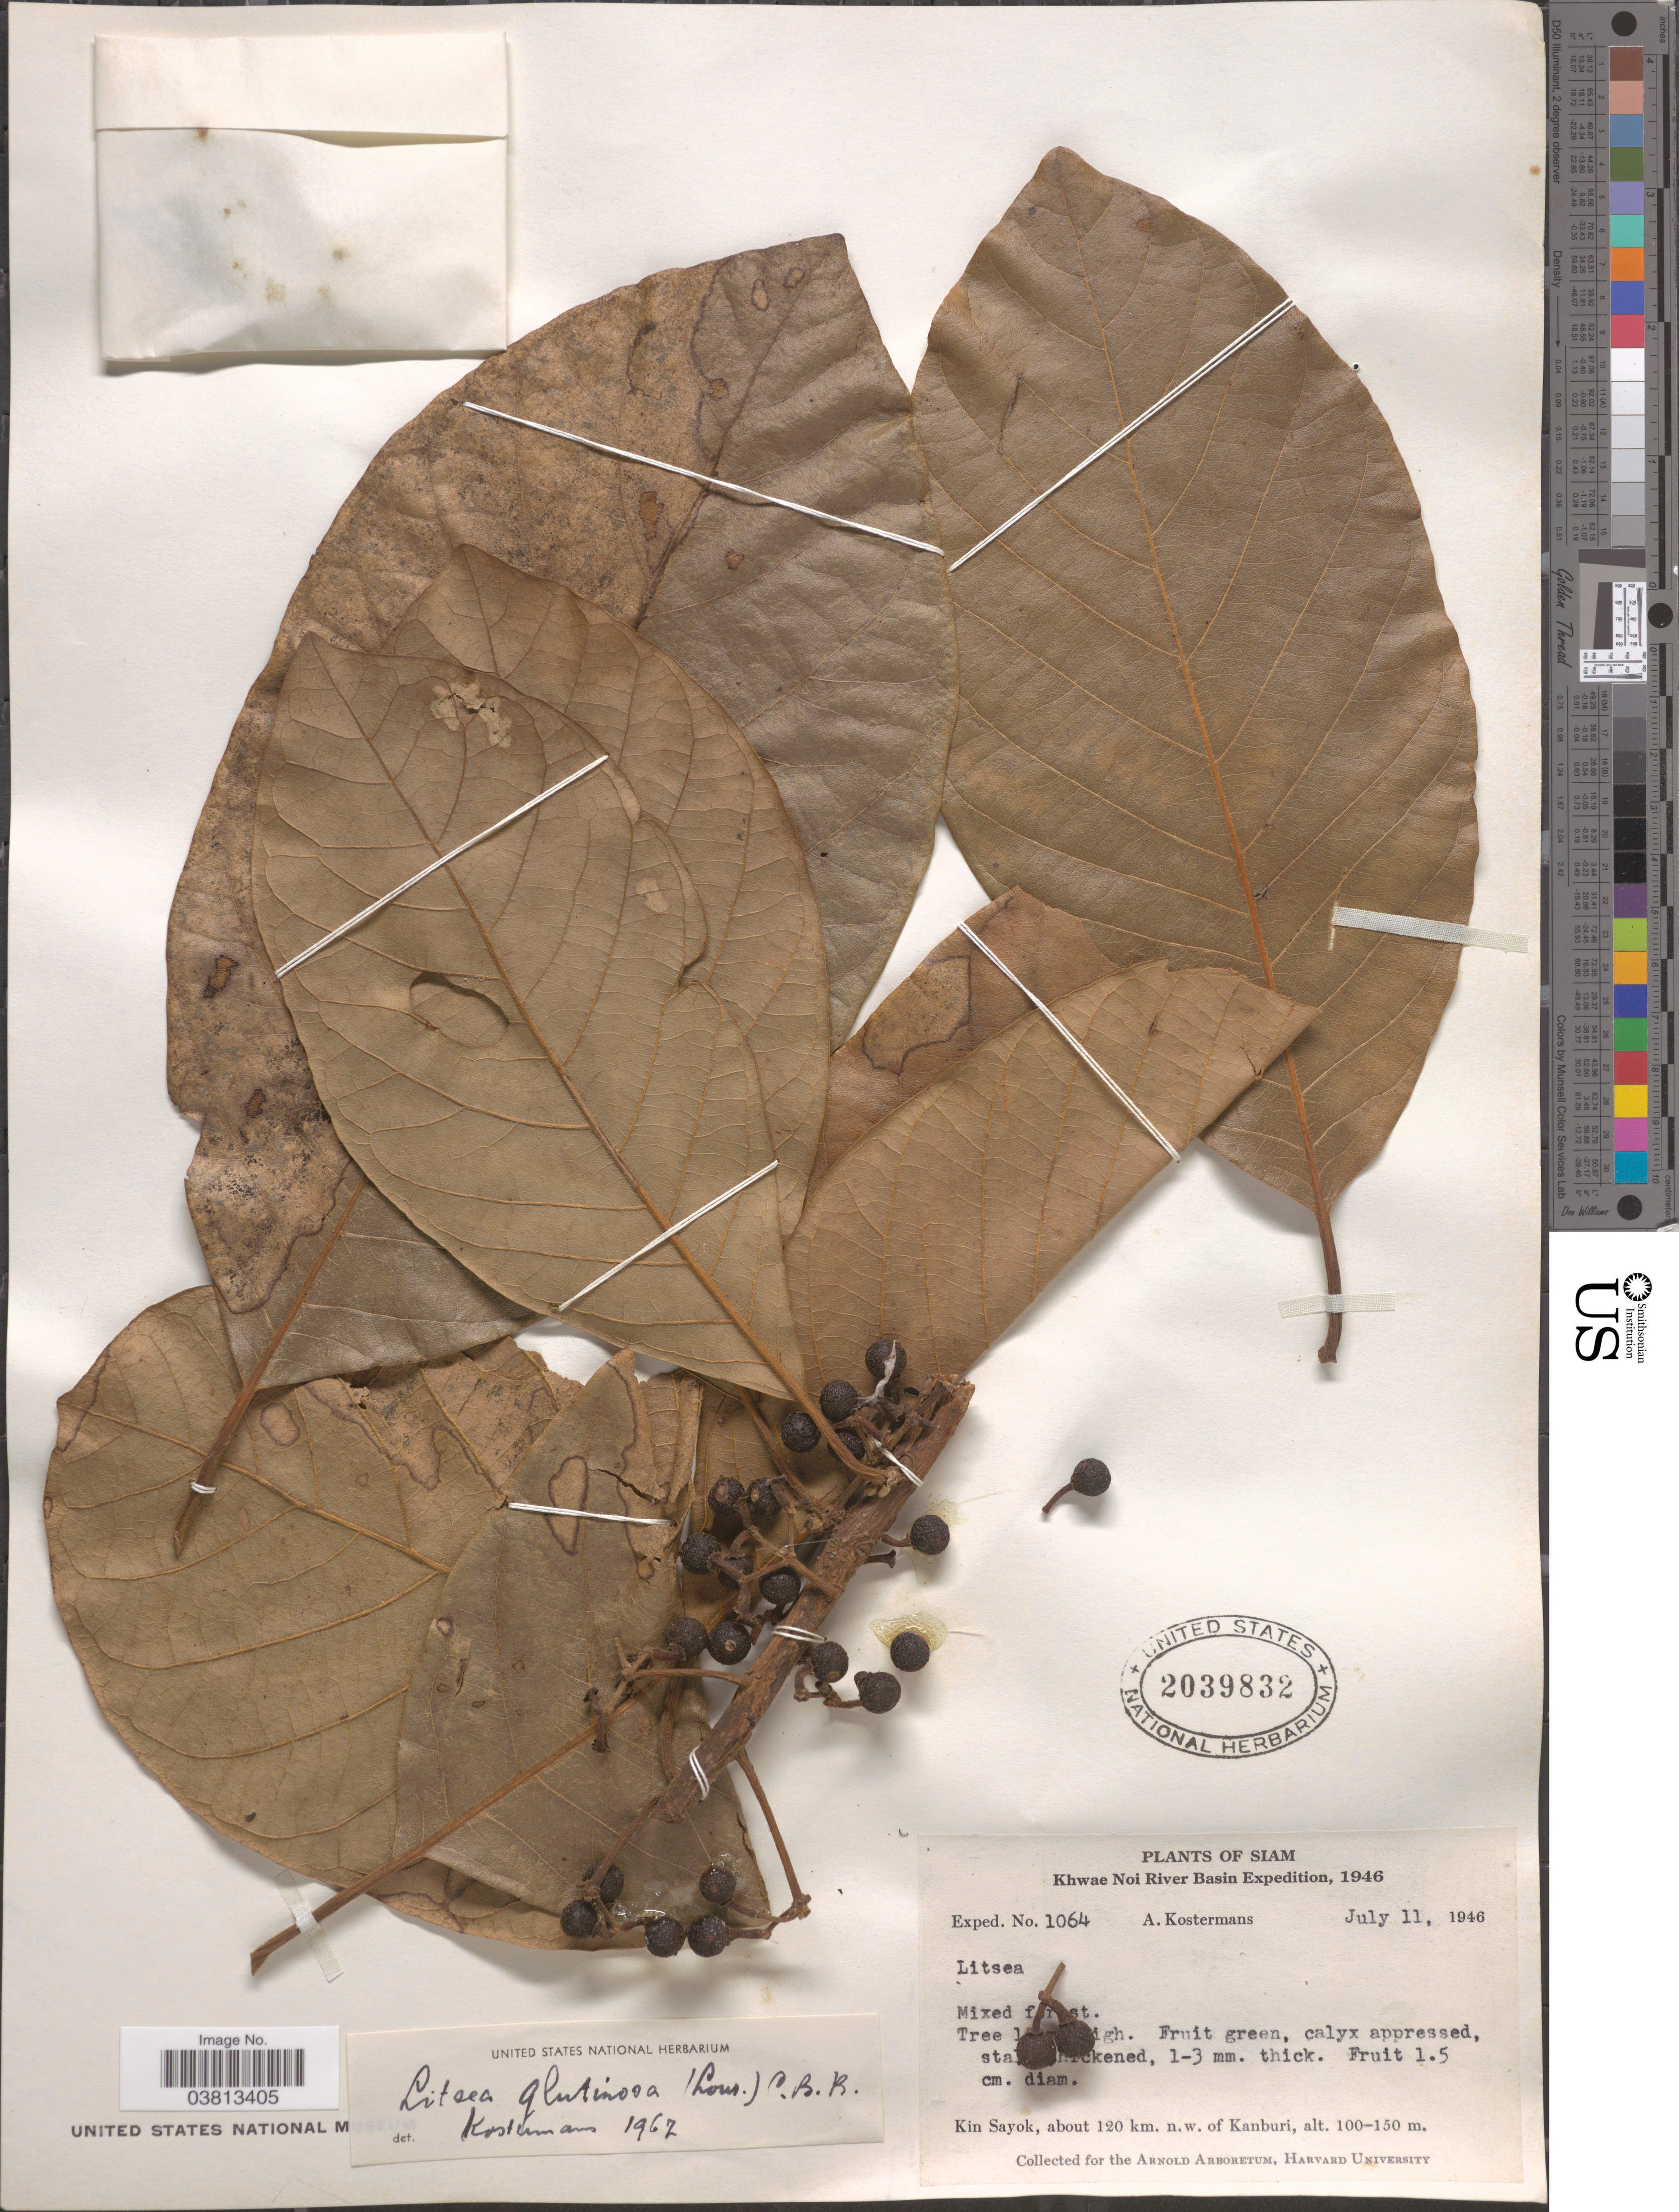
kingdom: Plantae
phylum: Tracheophyta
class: Magnoliopsida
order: Laurales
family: Lauraceae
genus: Litsea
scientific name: Litsea glutinosa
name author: (Lour.) C.B. Rob.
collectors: A. J. G. Kostermans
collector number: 1064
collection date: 1946-07-11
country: Thailand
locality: Siam. Khwae Noi River Basin. Kin Sayok, about 120 km. n.w. of Kanburi.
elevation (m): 100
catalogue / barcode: US 2039832